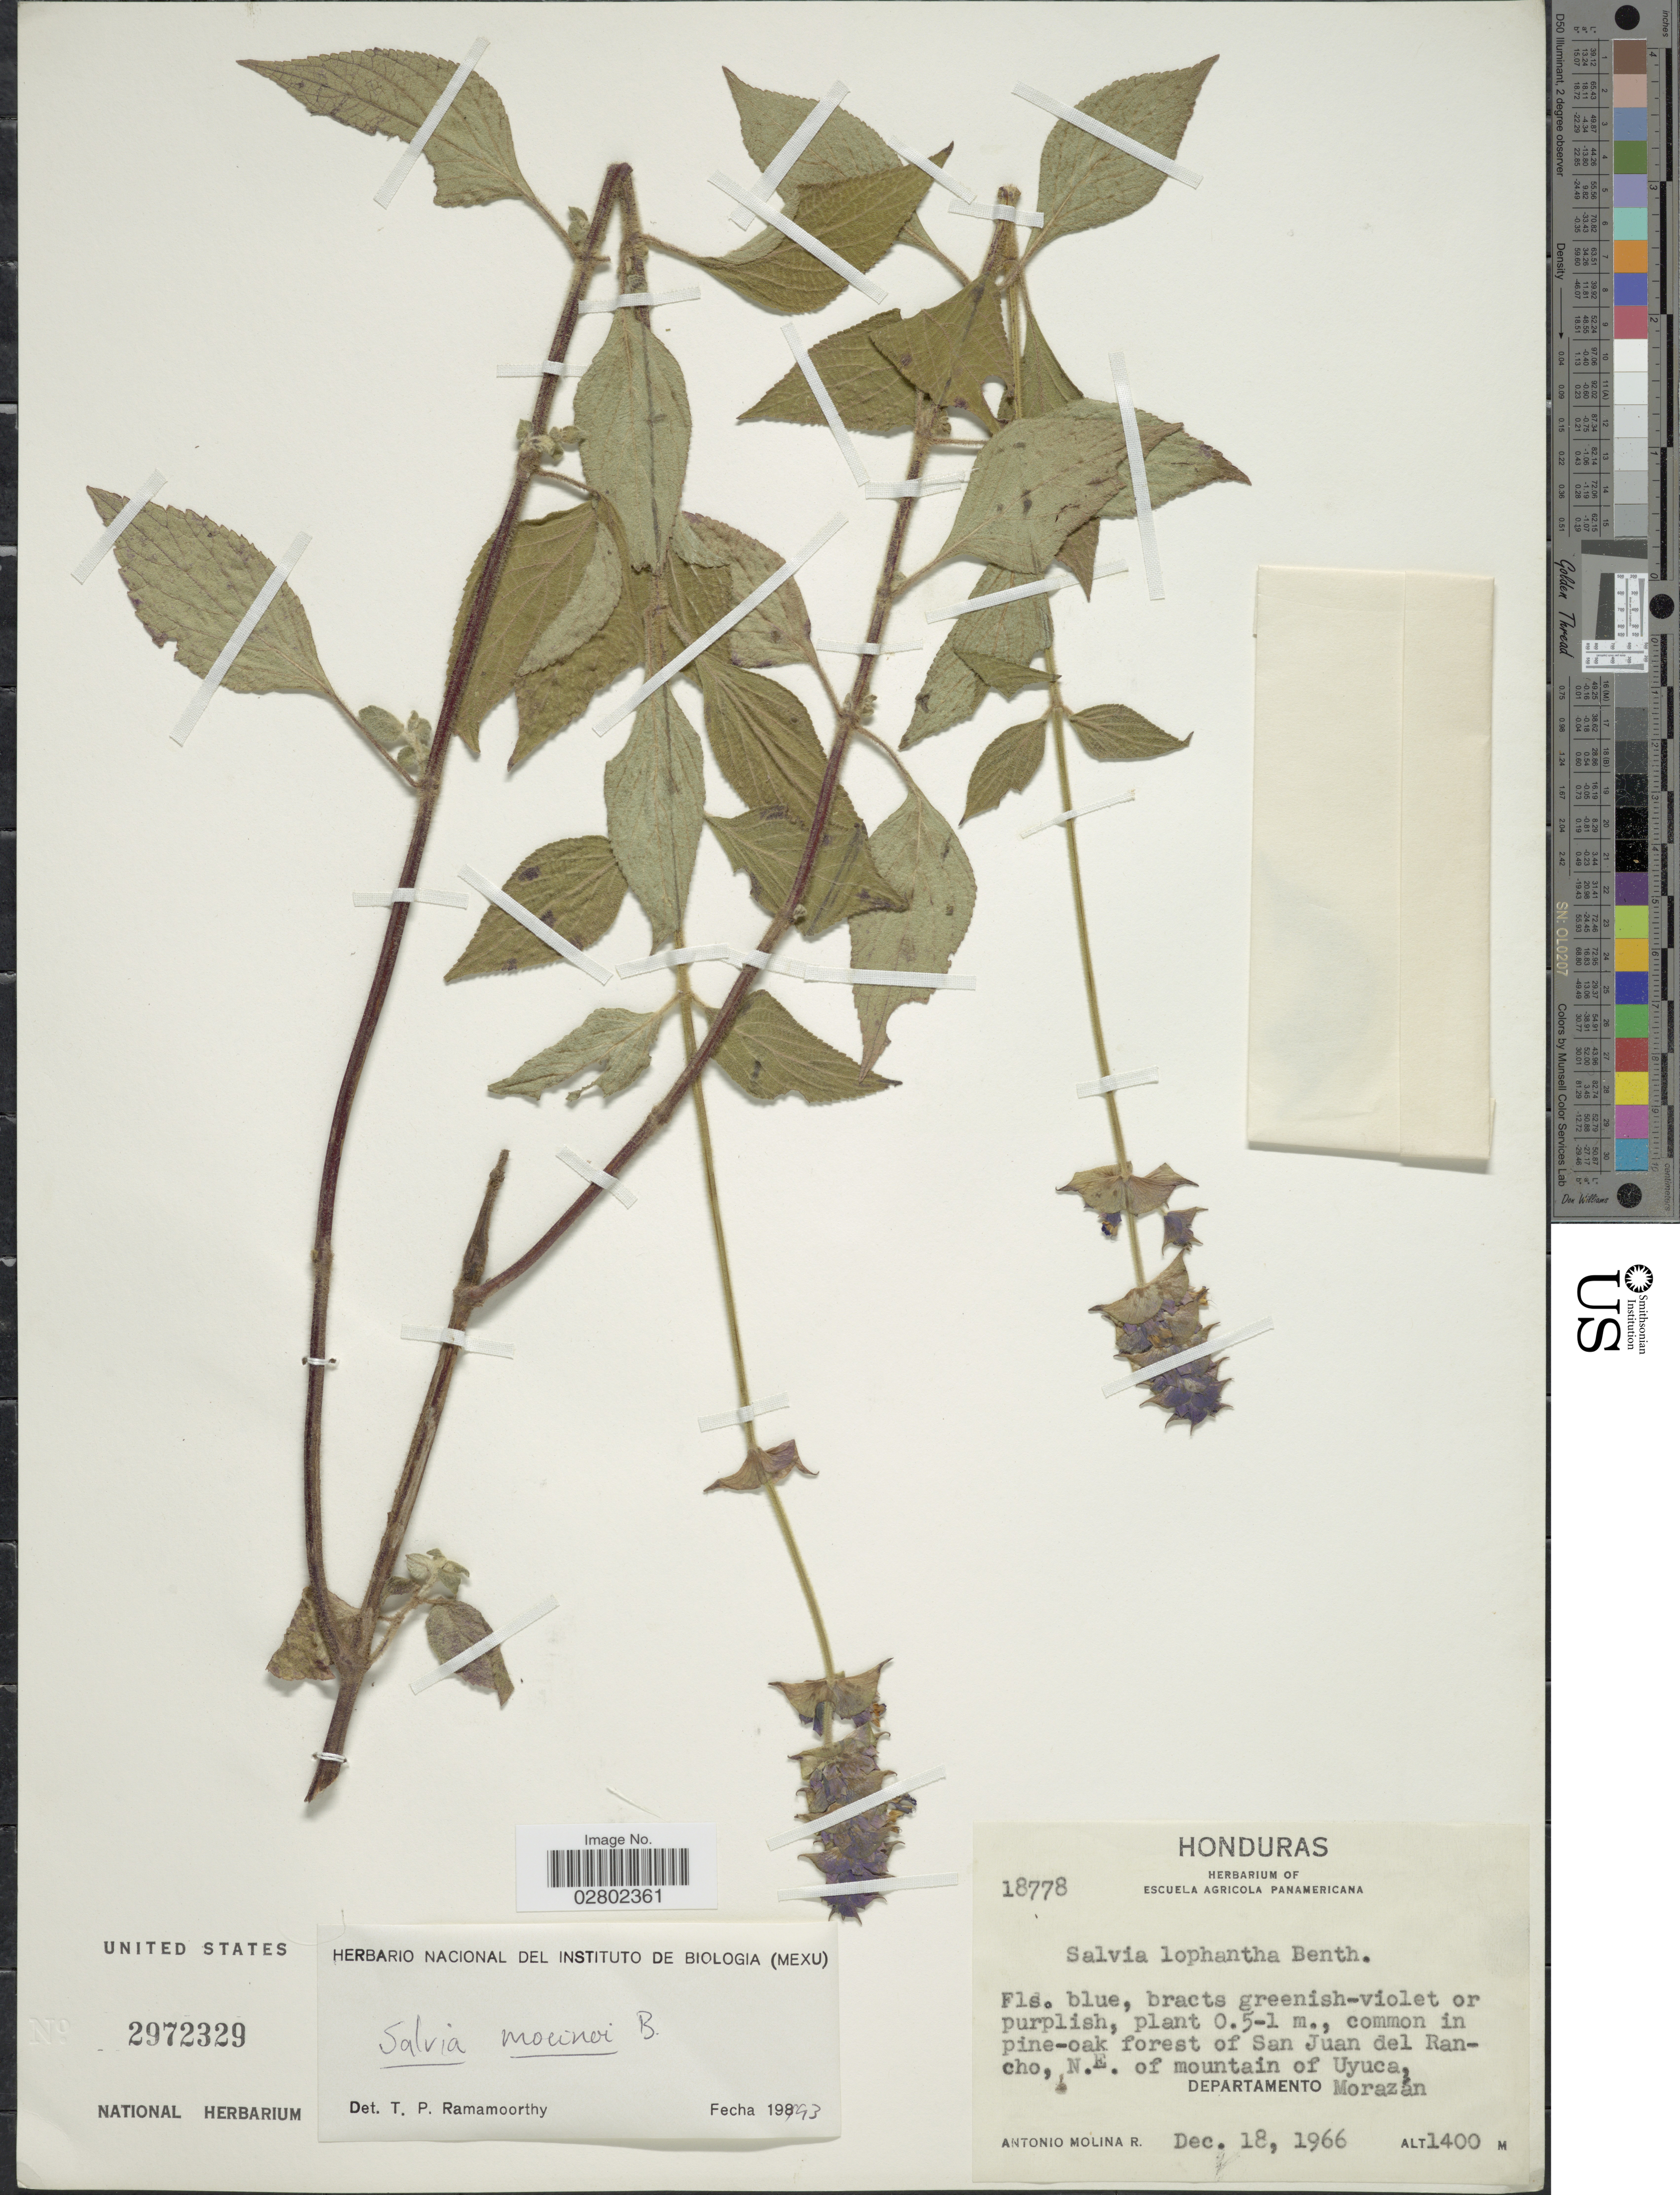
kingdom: Plantae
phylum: Tracheophyta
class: Magnoliopsida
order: Lamiales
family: Lamiaceae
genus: Salvia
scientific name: Salvia mocinoi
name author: Benth.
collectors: A. Molina R.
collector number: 18778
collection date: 1966-12-18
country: Honduras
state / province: Fco. Morazán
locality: Common in pine-oak forest of San Juan del Ramcho, N.E. of mountain of Uyuca, departamento Morazán.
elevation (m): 1400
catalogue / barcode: US 2972329